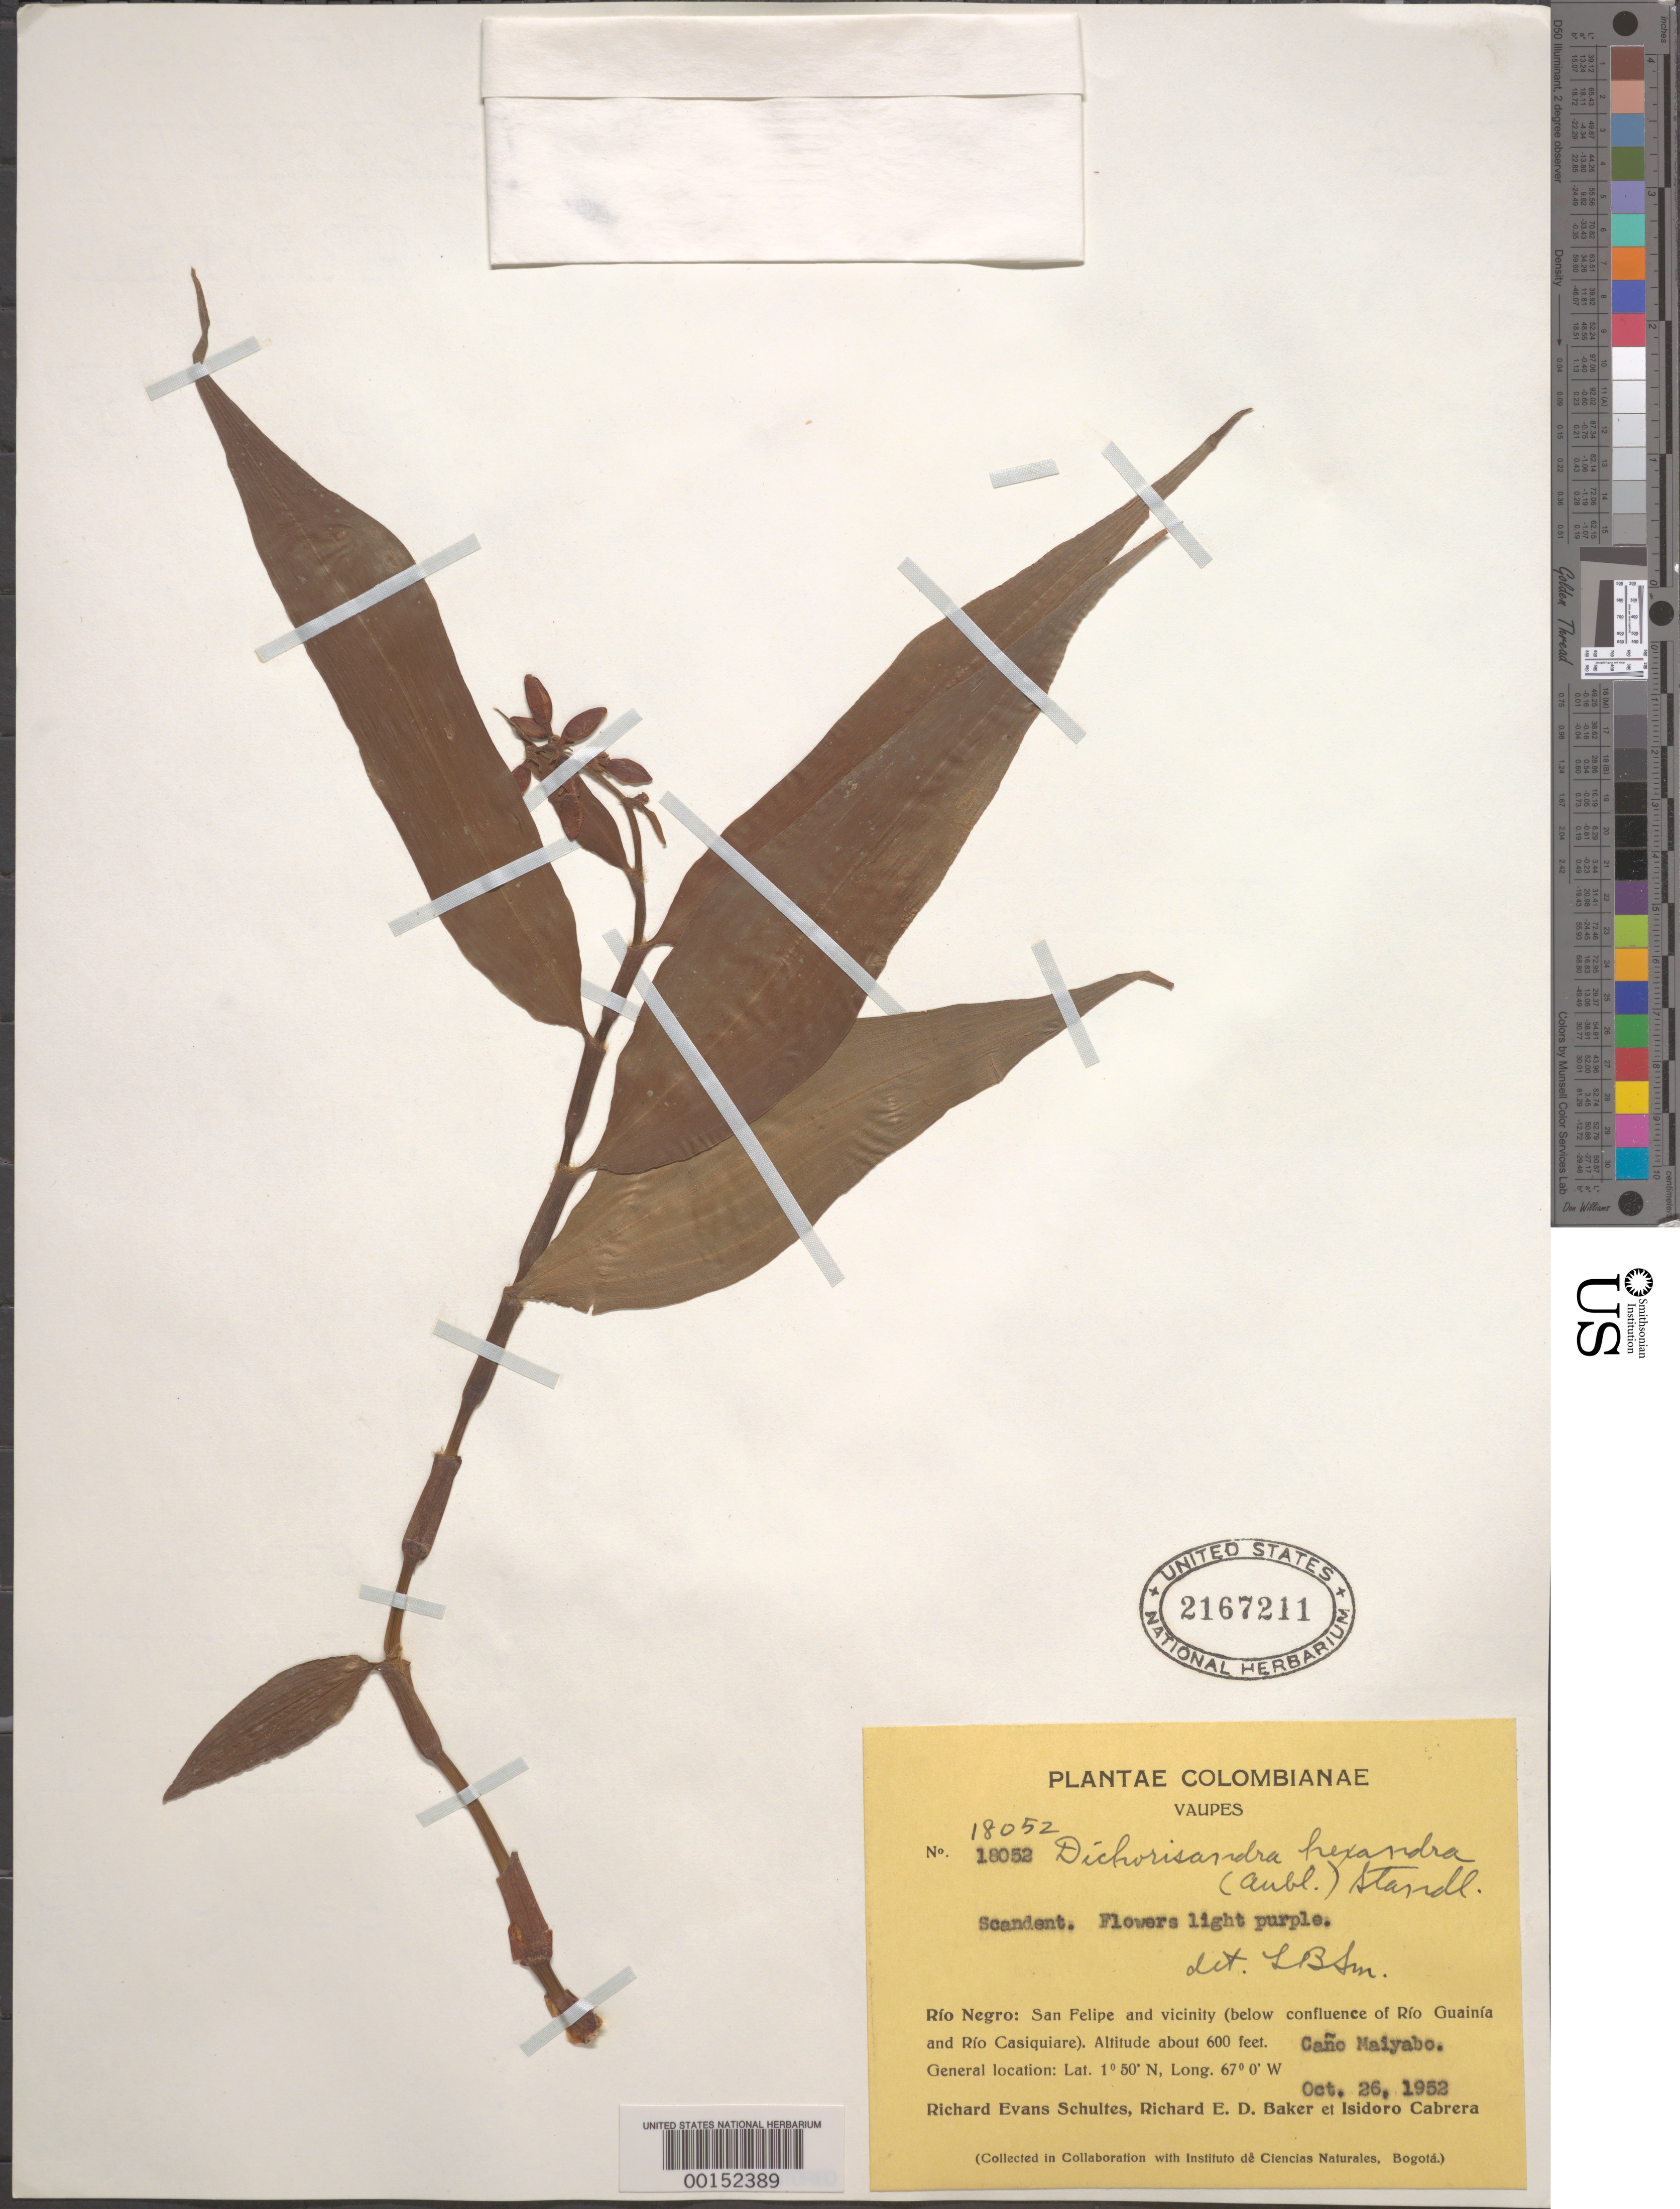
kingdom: Plantae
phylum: Tracheophyta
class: Liliopsida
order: Commelinales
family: Commelinaceae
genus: Dichorisandra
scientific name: Dichorisandra hexandra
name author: (Aubl.) Standl.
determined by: Smith, Lyman B., (US), NMNH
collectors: R. E. Schultes & I. Cabrera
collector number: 18052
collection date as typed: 26 Oct 1952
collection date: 1952-10-26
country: Colombia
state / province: Vaupés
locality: Rio Negro, San Felipe and vicinity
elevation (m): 183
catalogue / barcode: US 2167211